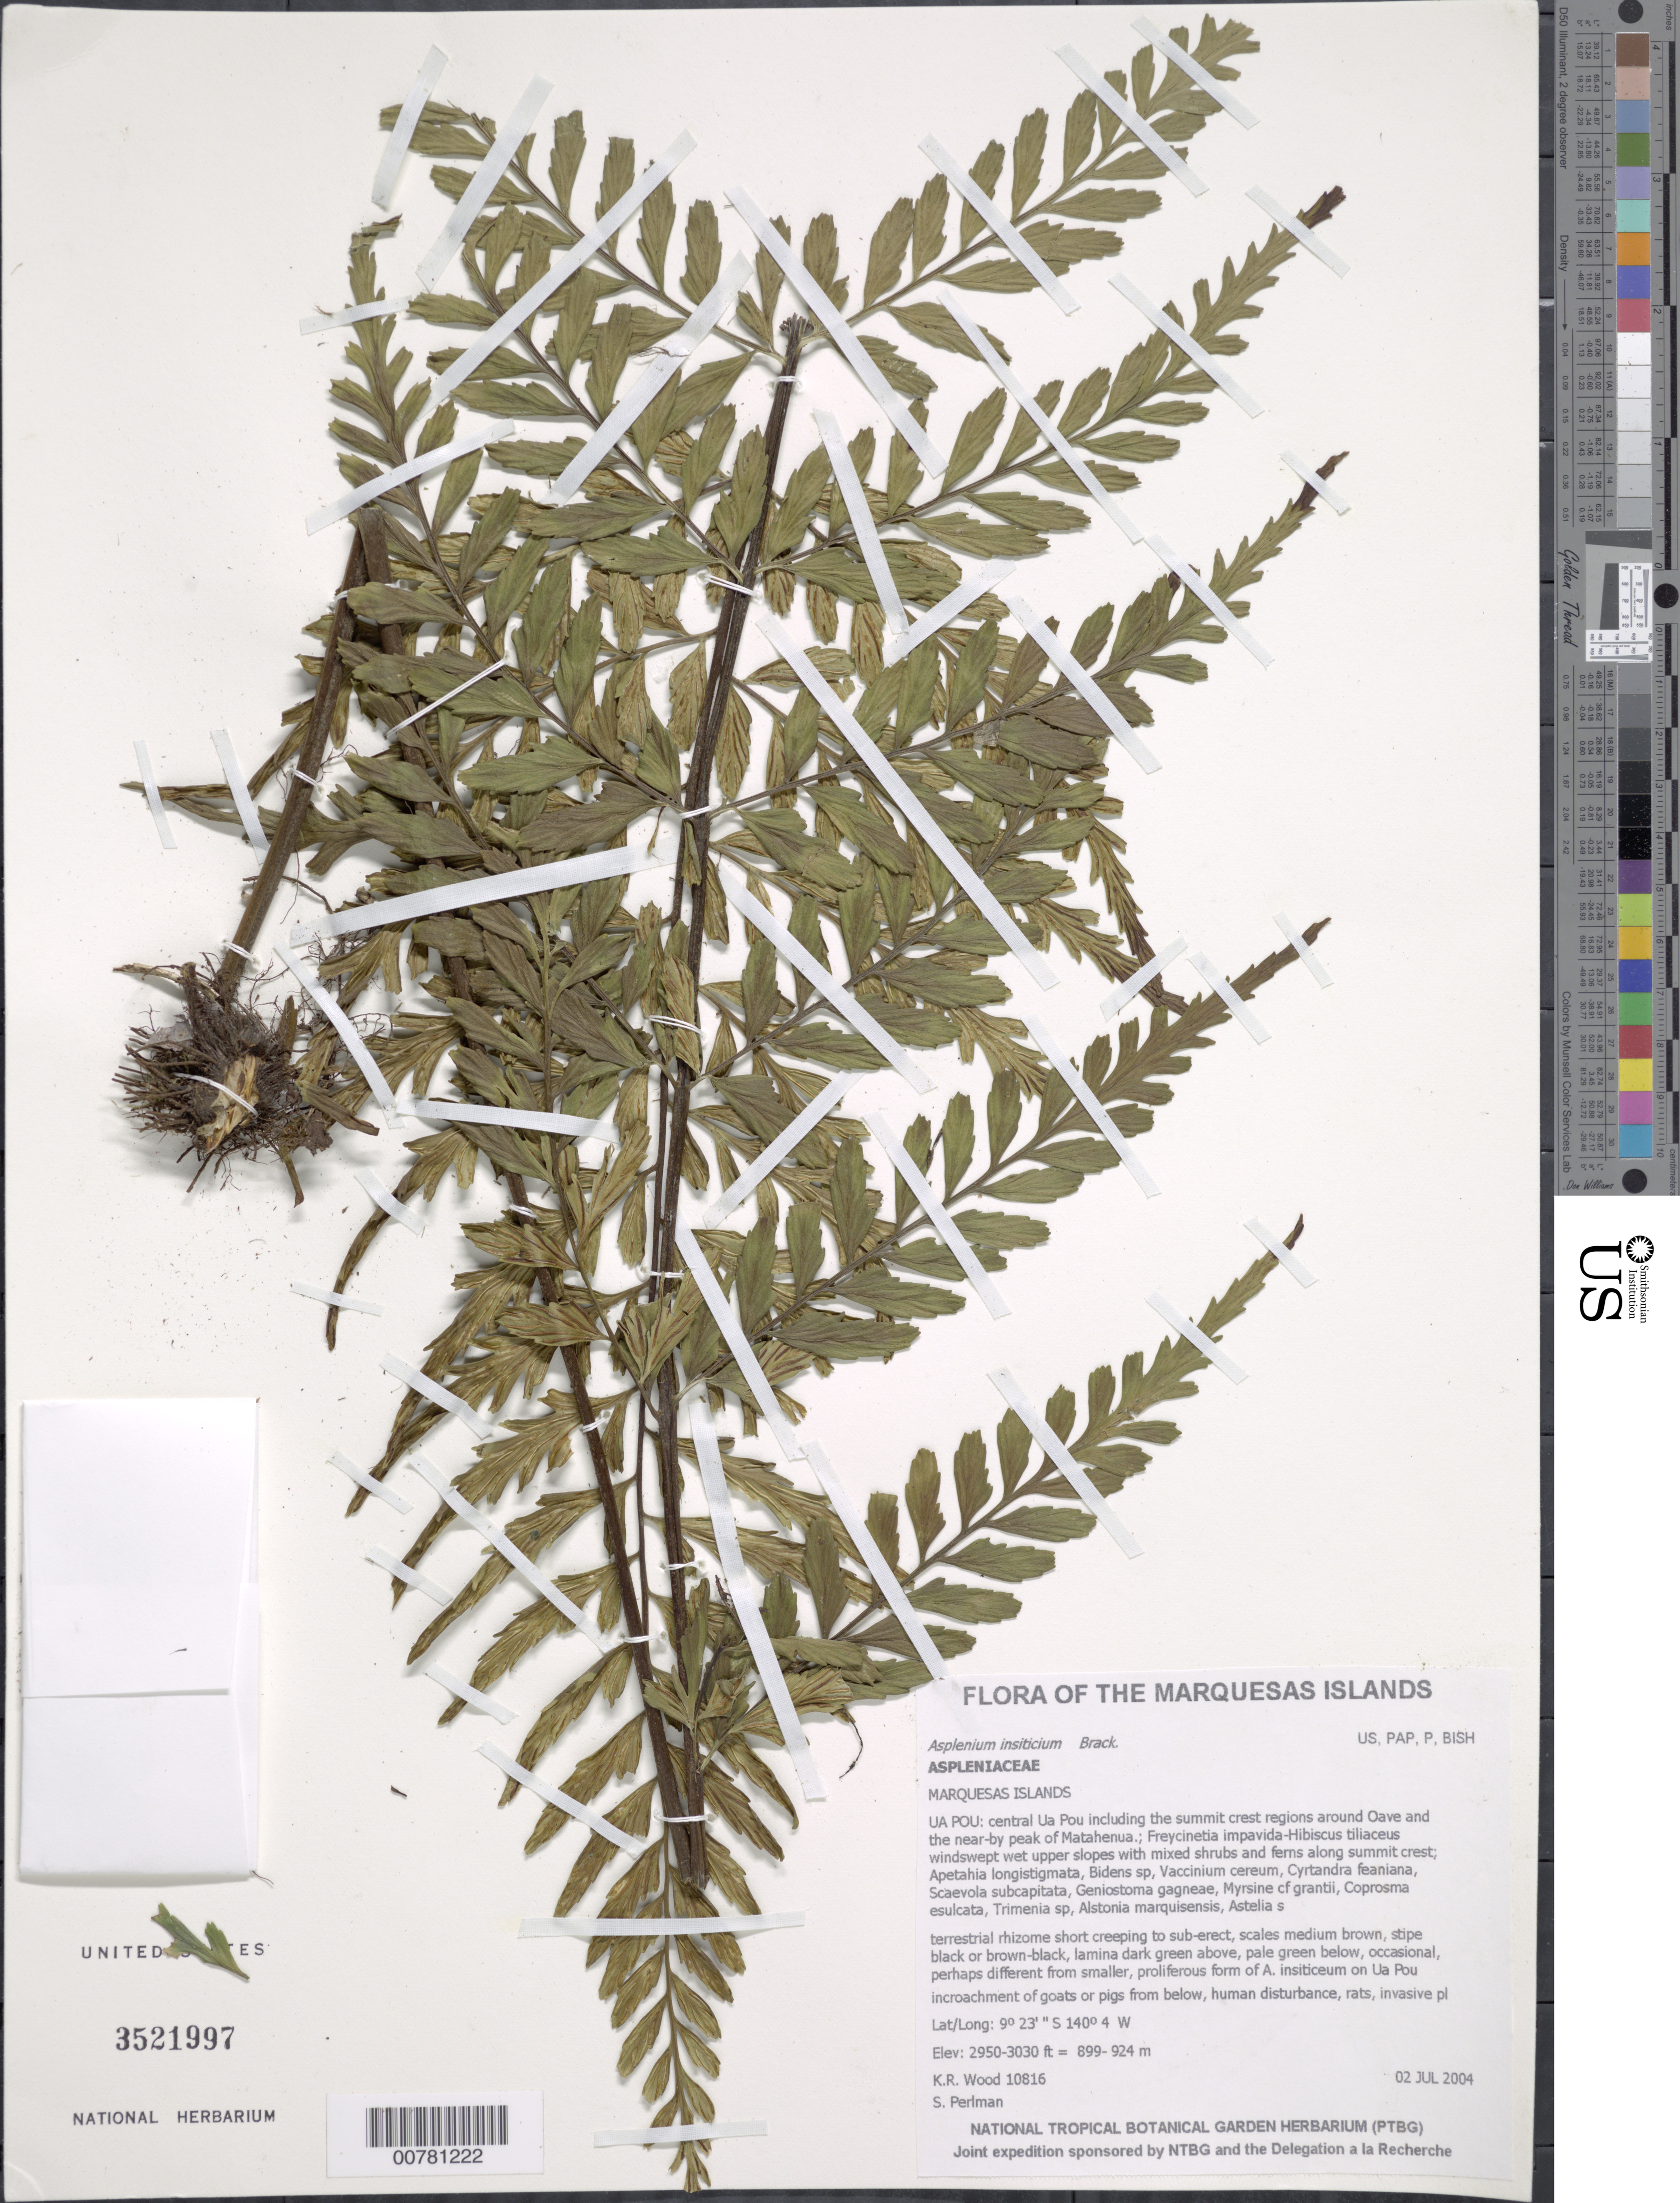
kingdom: Plantae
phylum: Tracheophyta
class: Polypodiopsida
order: Polypodiales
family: Aspleniaceae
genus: Asplenium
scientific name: Asplenium insiticium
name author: Brack. in Wilkes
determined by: Lorence, David H., (PTBG), National Tropical Botanical Garden (UNITED STATES)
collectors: K. R. Wood & S. P. Perlman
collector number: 10816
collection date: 2004-07-02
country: French Polynesia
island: Ua Pou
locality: Central Ua Pou including the summit crest regions around Oave and the near-by peak of Matahenua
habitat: Freycinetia impavida - Hibiscus tiliaceus windswept wet upper slopes with mixed shrubs and ferns along summit crest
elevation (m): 899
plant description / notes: Incroachment of goats or pigs from below, human disturbance, rats, invasive plant taxa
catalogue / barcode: US 3521997